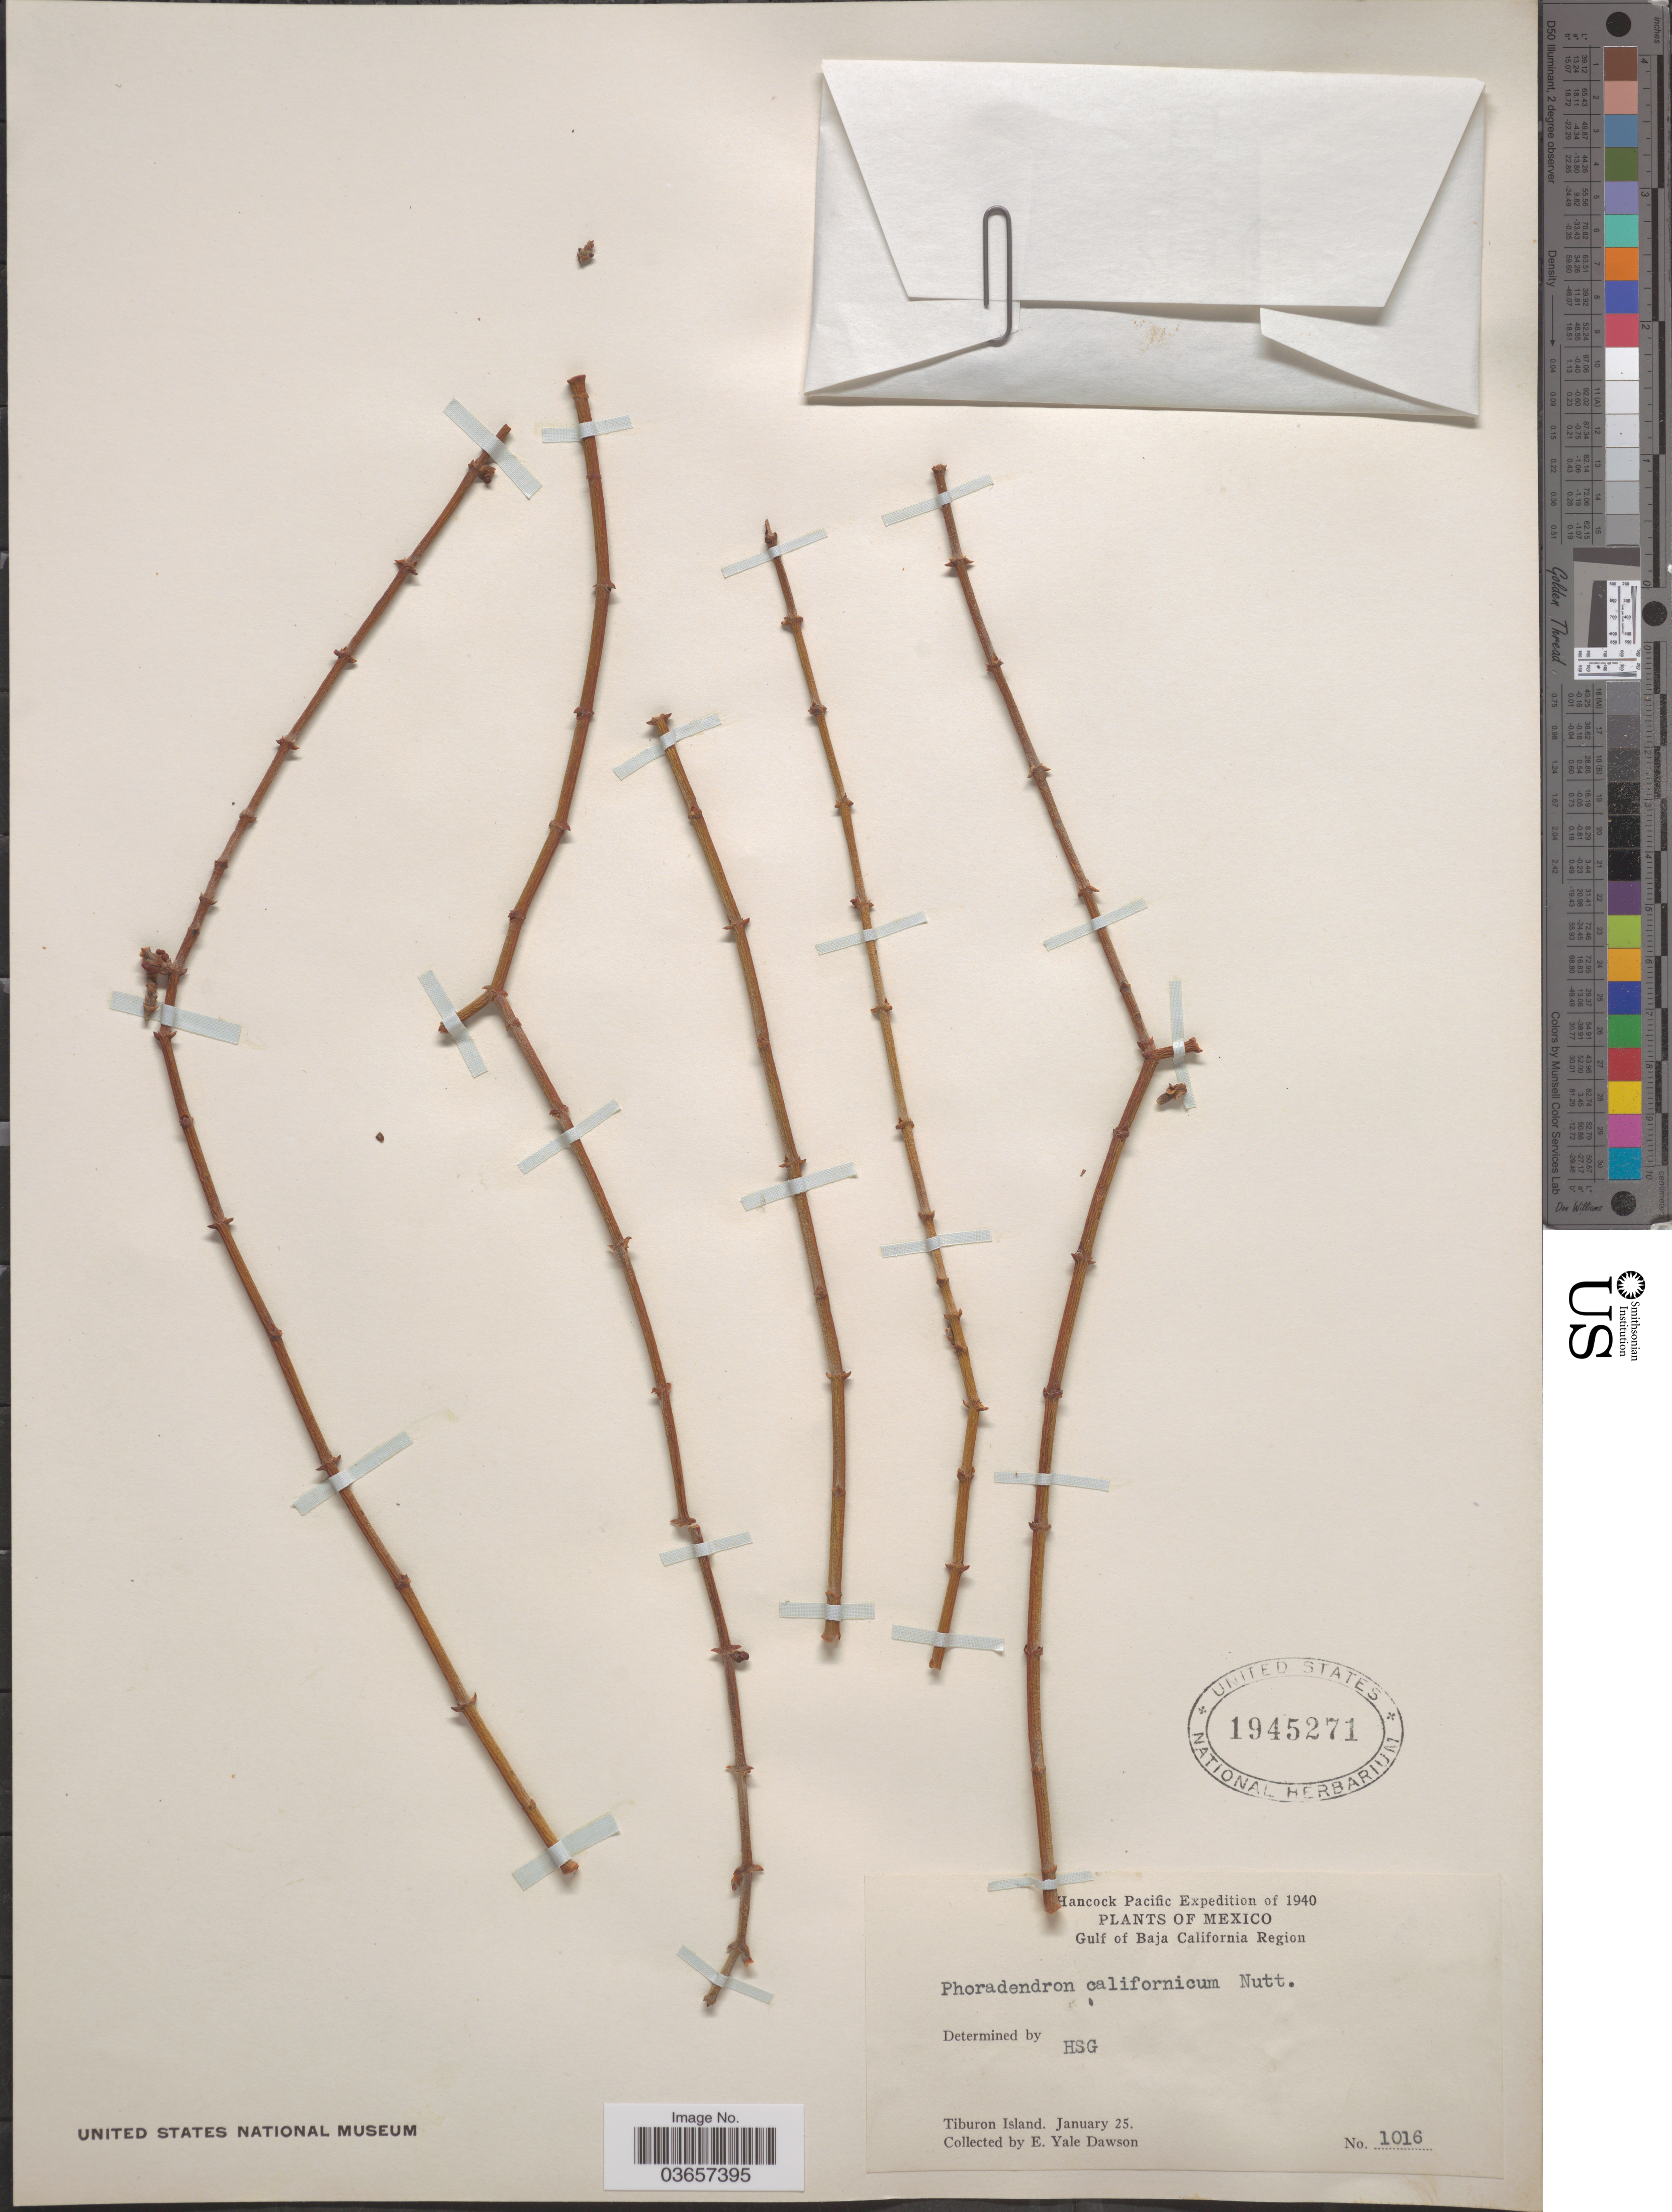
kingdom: Plantae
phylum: Tracheophyta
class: Magnoliopsida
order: Santalales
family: Viscaceae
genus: Phoradendron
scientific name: Phoradendron californicum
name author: Nutt.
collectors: N. Yensen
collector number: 1016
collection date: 1940-01-25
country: Mexico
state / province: Sonora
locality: Gulf of Baja California Region. Tiburon Island.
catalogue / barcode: US 1945271